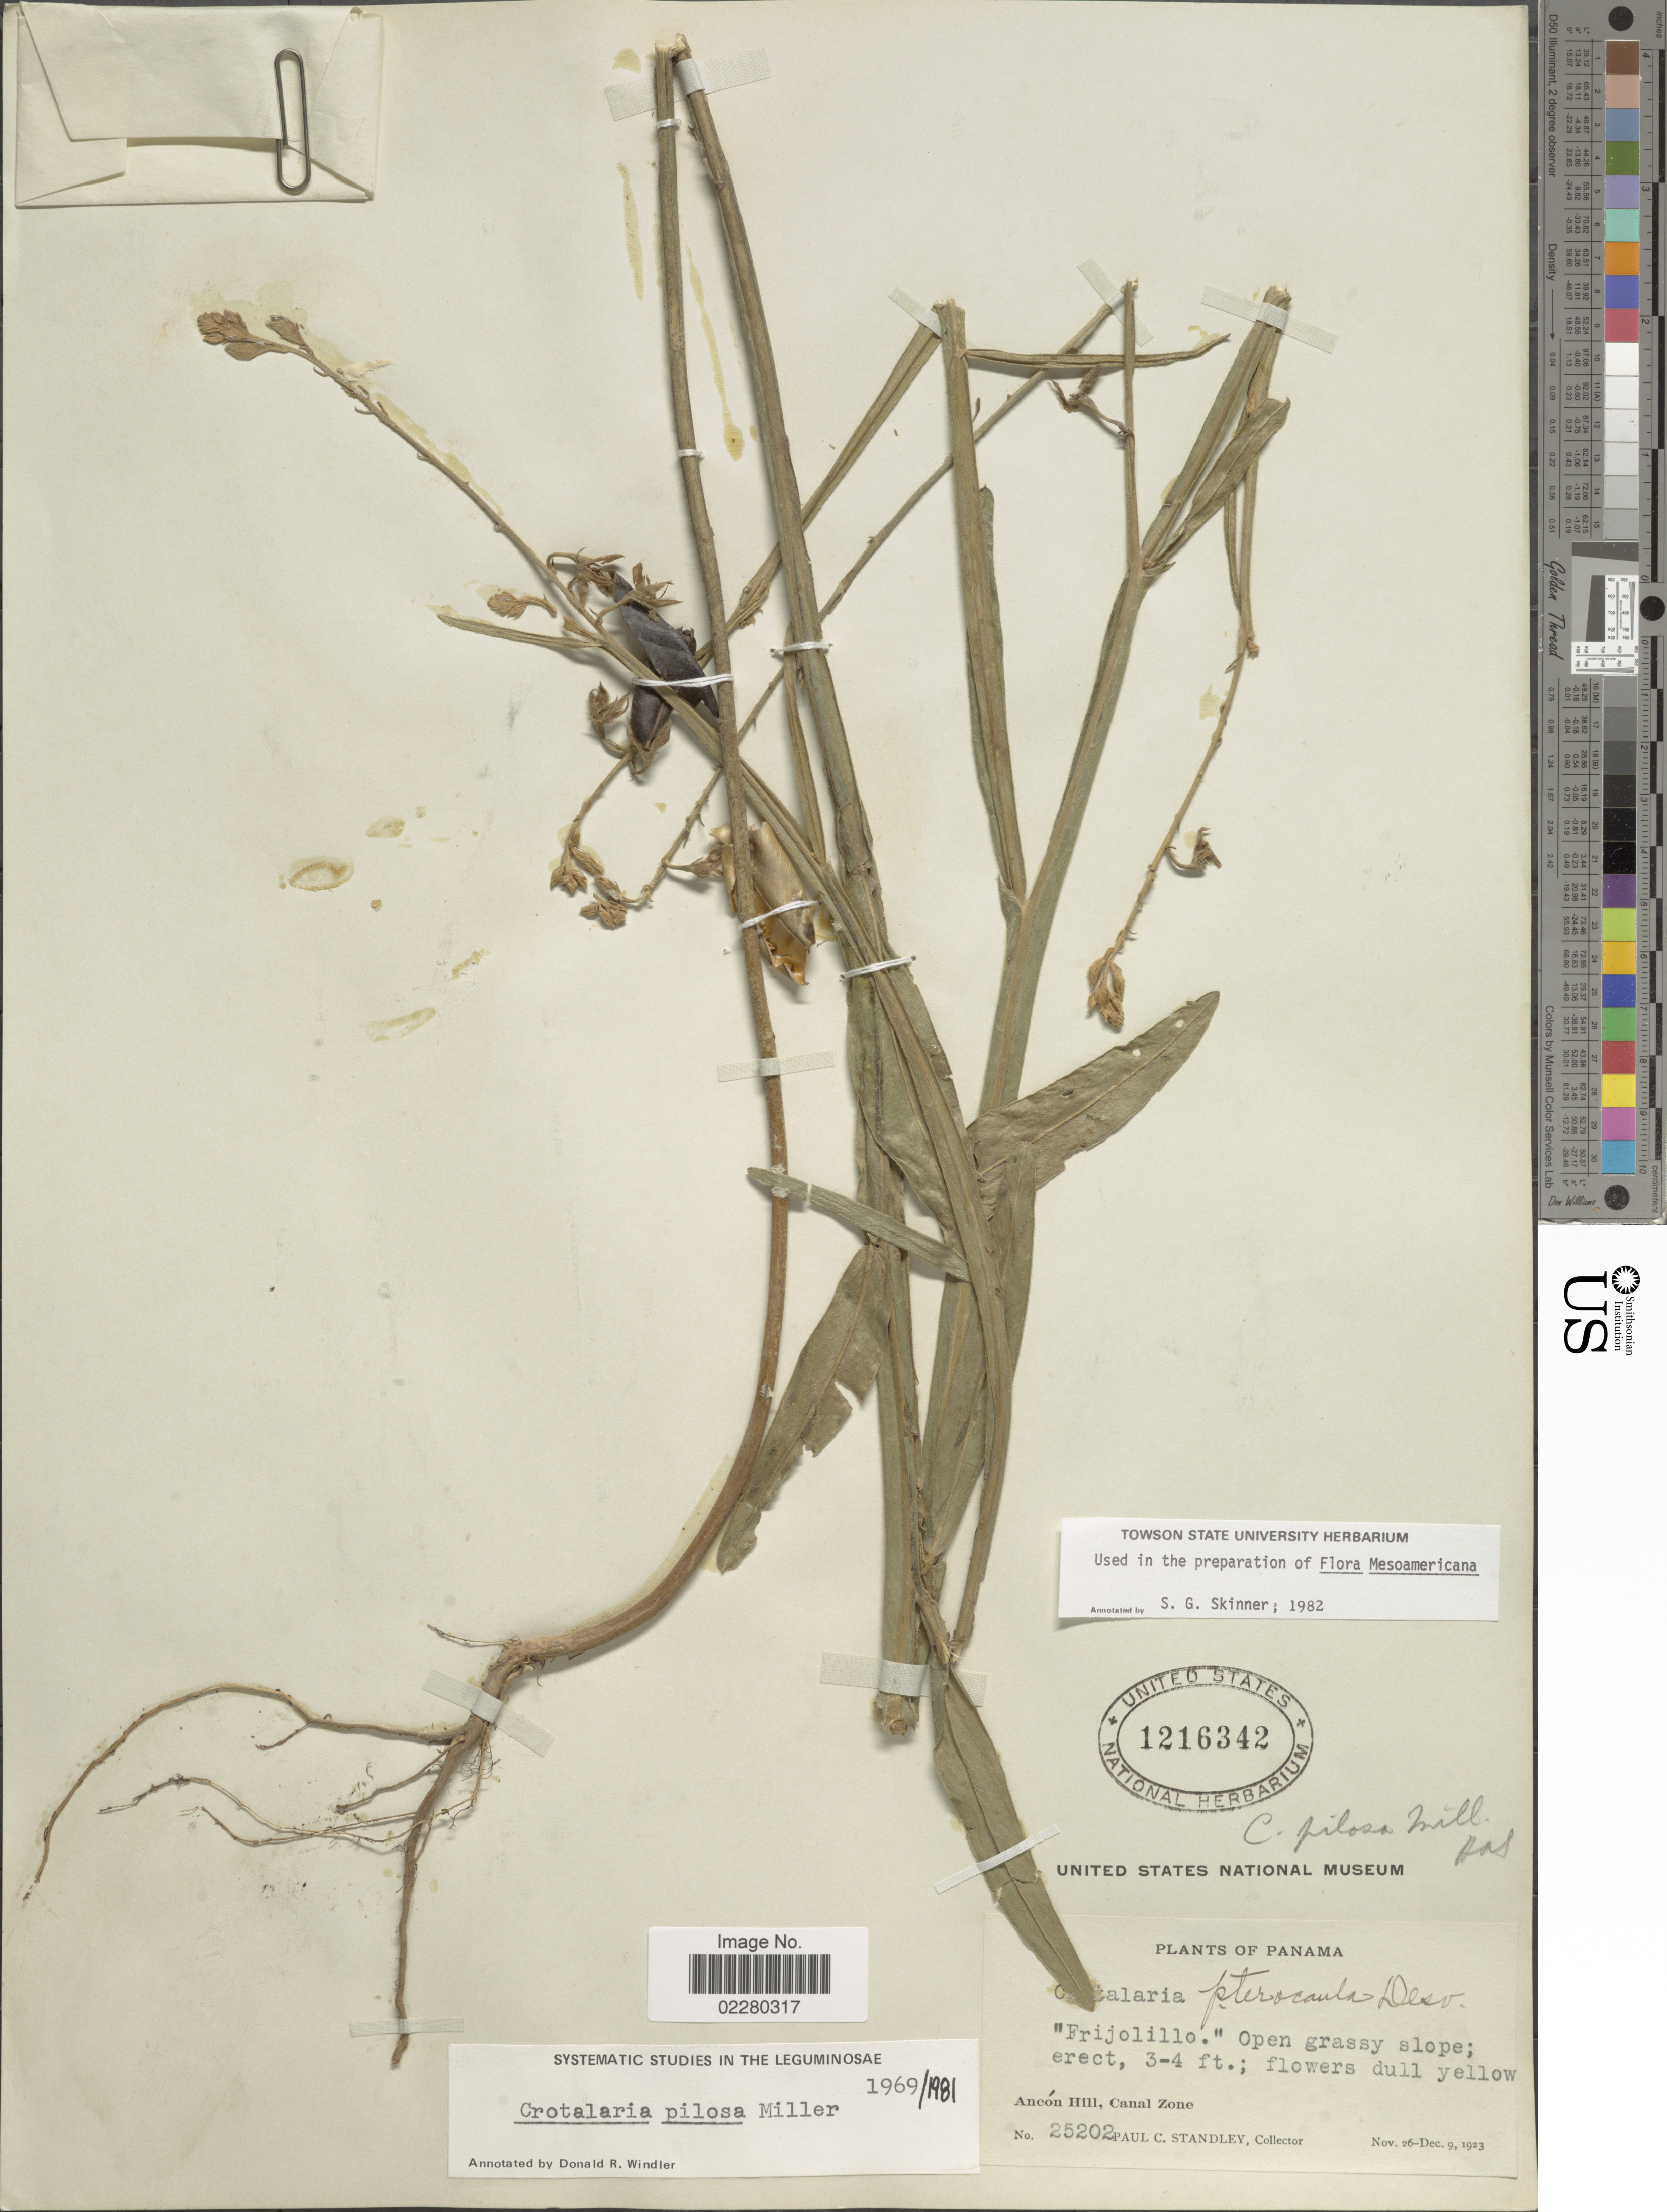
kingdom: Plantae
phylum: Tracheophyta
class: Magnoliopsida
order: Fabales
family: Fabaceae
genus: Crotalaria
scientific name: Crotalaria pilosa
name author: Mill.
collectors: P. C. Standley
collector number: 25202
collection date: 1923-11-26/1923-12-09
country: Panama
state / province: Colón / Panamá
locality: Ancón Hill, Canal Zone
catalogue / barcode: US 1216342